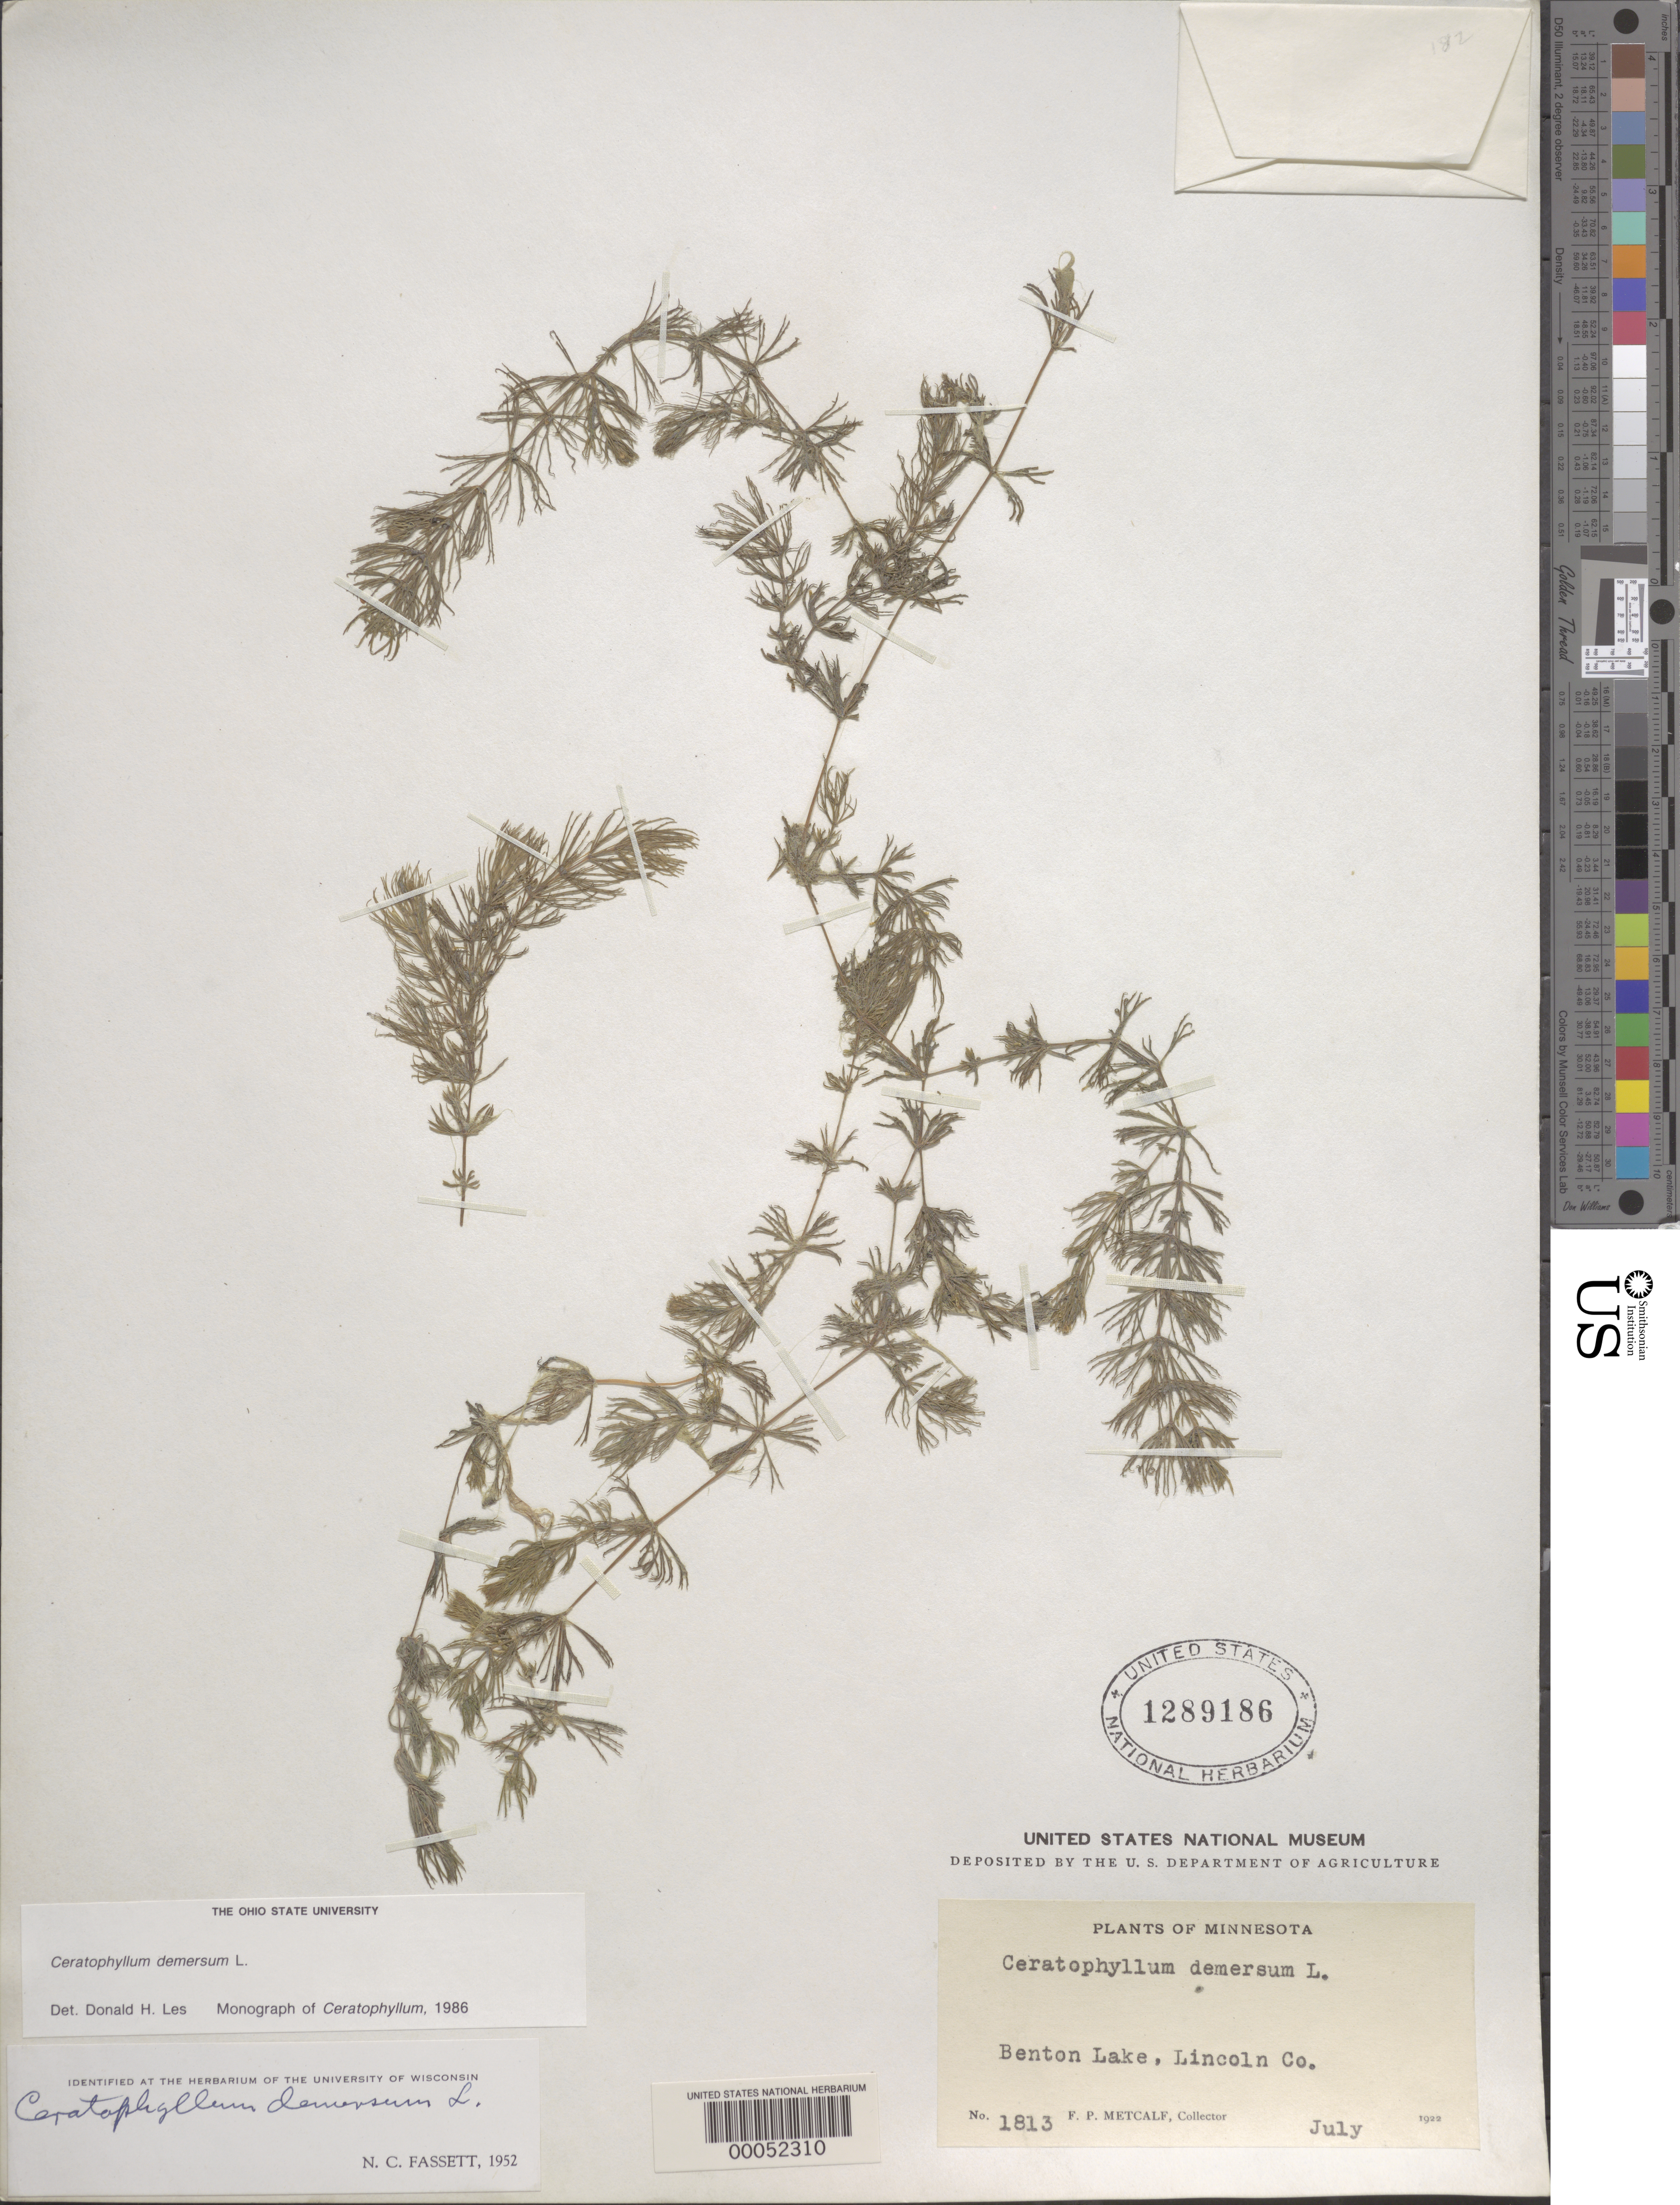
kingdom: Plantae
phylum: Tracheophyta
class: Magnoliopsida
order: Ceratophyllales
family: Ceratophyllaceae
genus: Ceratophyllum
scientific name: Ceratophyllum demersum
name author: L.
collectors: F. P. Metcalf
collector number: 1813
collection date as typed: Jul 1922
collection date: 1922-07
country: United States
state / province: Minnesota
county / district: Lincoln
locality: Benton lake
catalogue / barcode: US 1289186